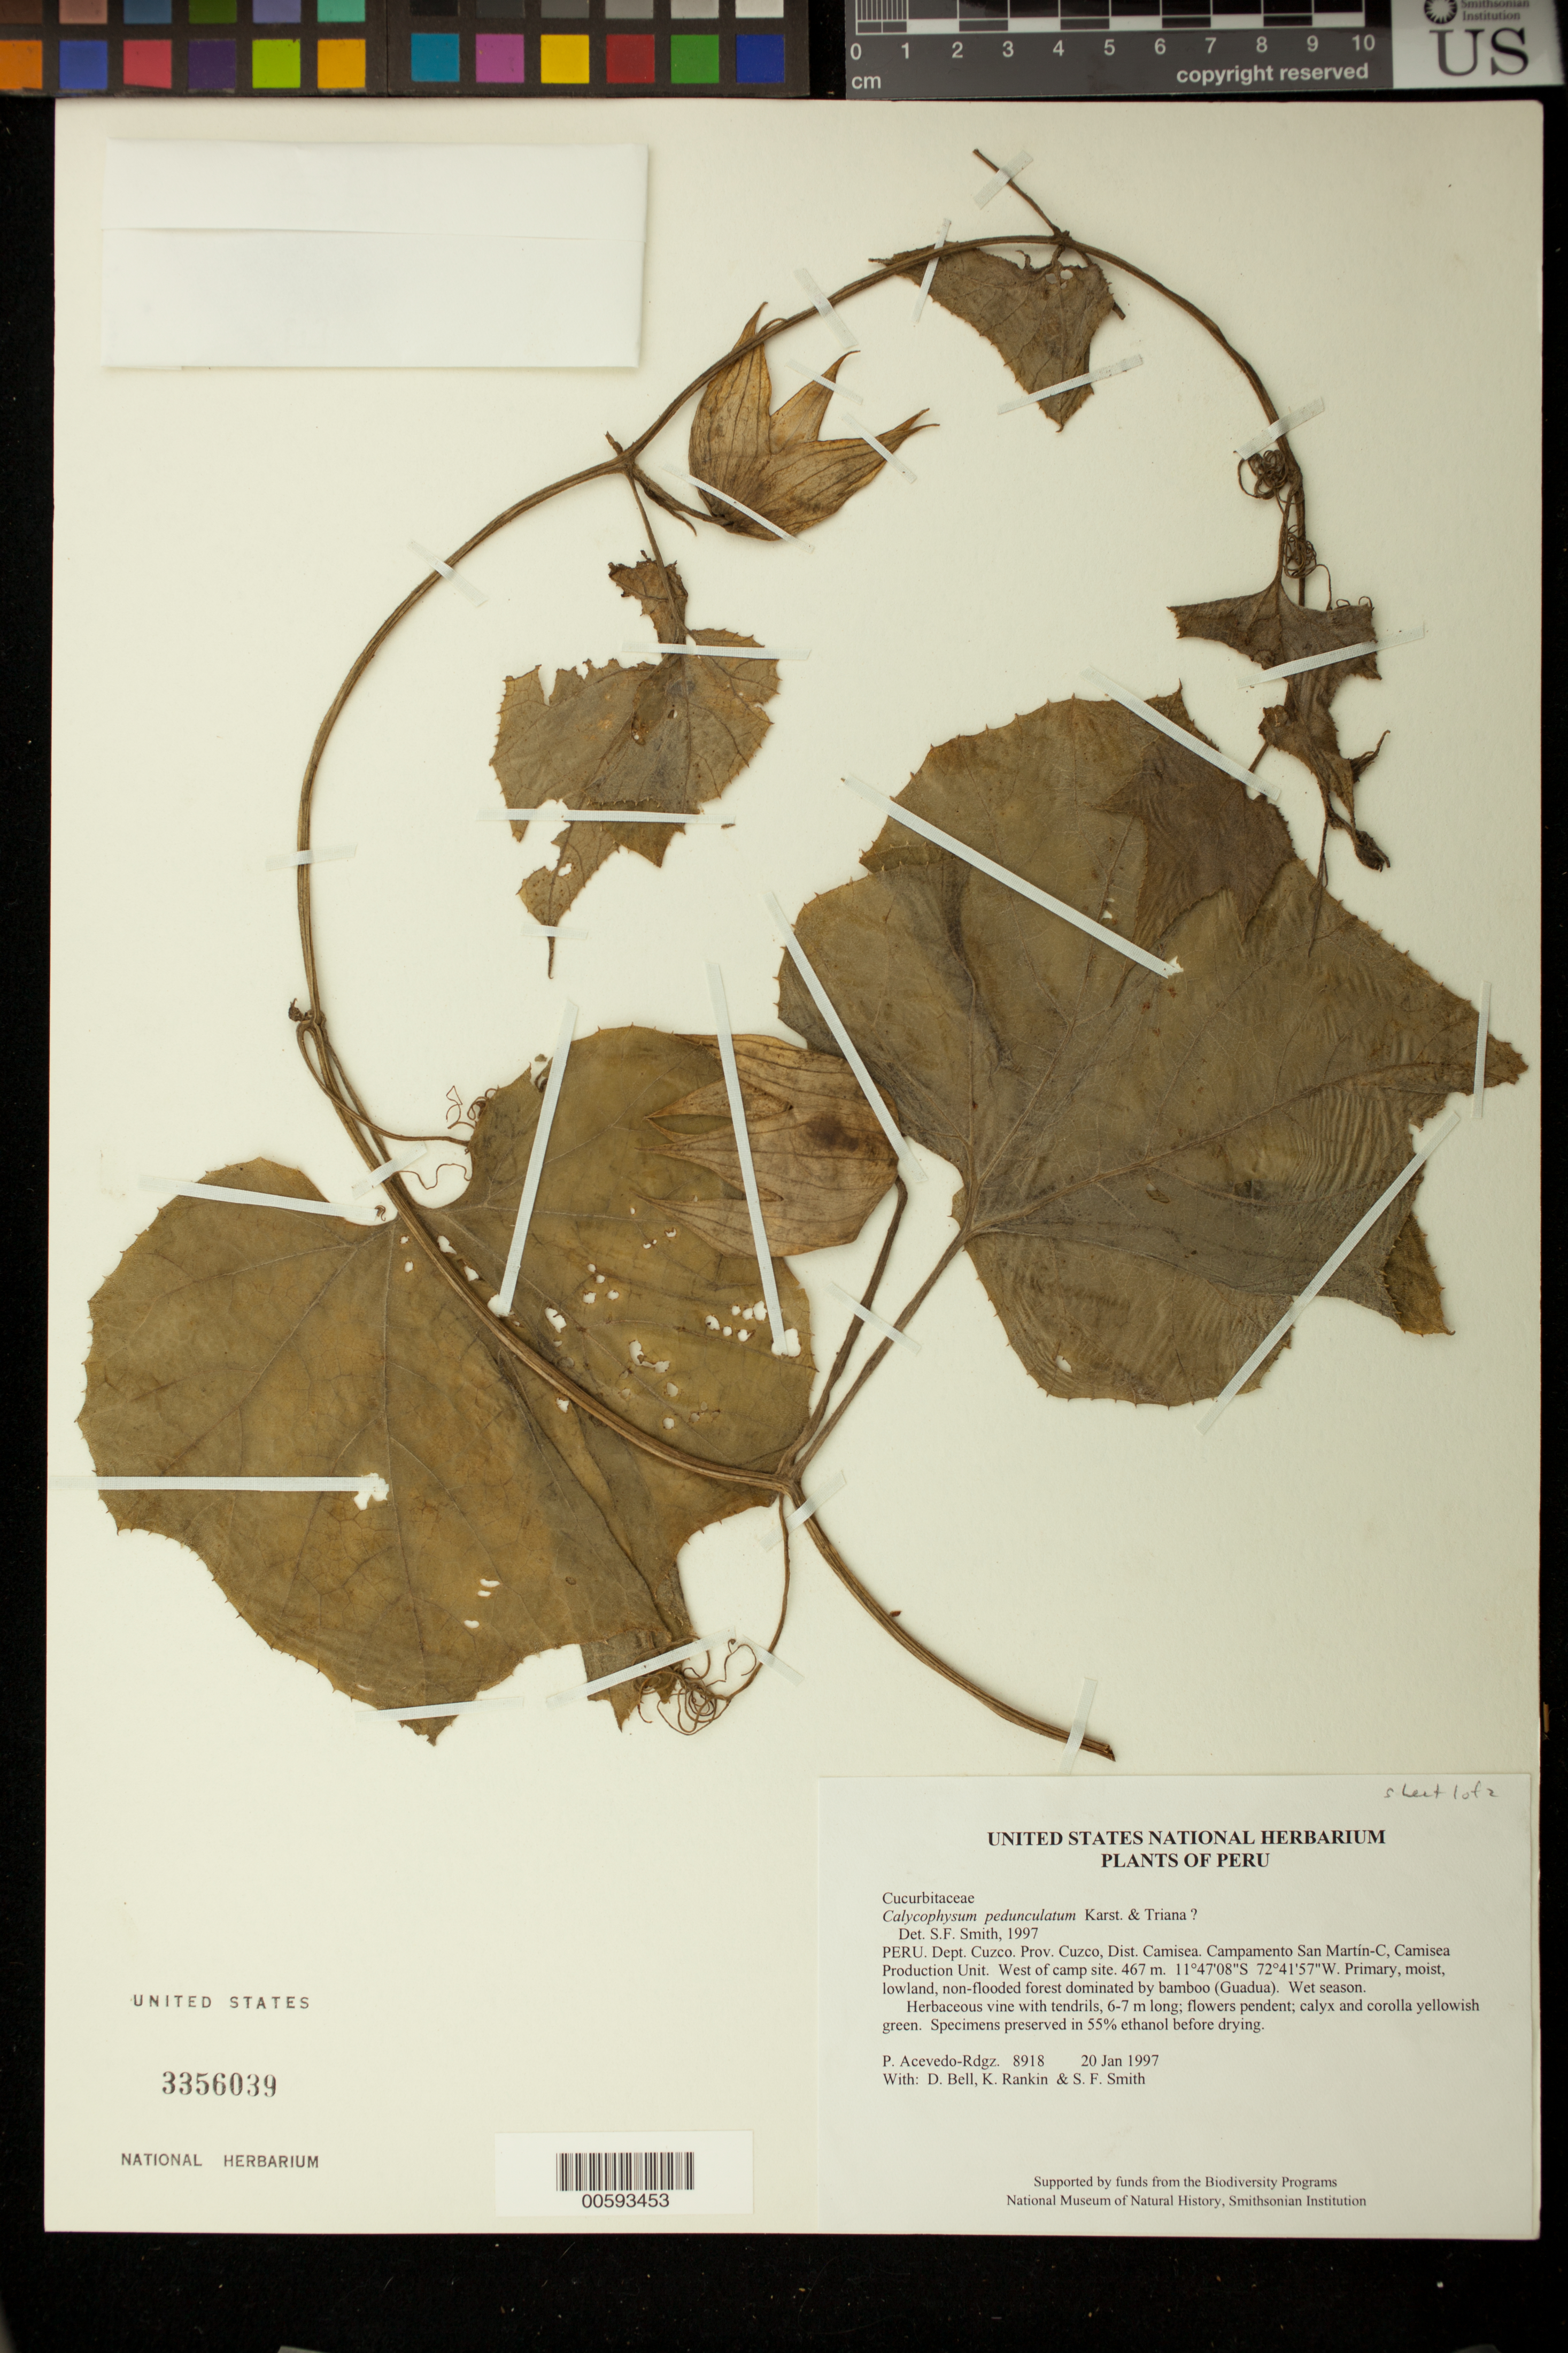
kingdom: Plantae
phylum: Tracheophyta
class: Magnoliopsida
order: Cucurbitales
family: Cucurbitaceae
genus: Calycophysum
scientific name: Calycophysum pedunculatum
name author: H. Karst. & Triana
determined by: Smith, Stephen F., (US), NMNH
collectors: P. Acevedo-Rodr., D. A. Bell, K. B. Rankin & S.F. Smith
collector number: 8918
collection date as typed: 20 Jan 1997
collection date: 1997-01-20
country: Peru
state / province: Cusco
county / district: Cusco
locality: Districto Camisea, Campamento San Martín-C, Camisea Production Unit. West of camp site.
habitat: Primary, moist, lowland, non-flooded forest dominated by bamboo (Guadua). Wet season.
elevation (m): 467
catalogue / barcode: US 3356039